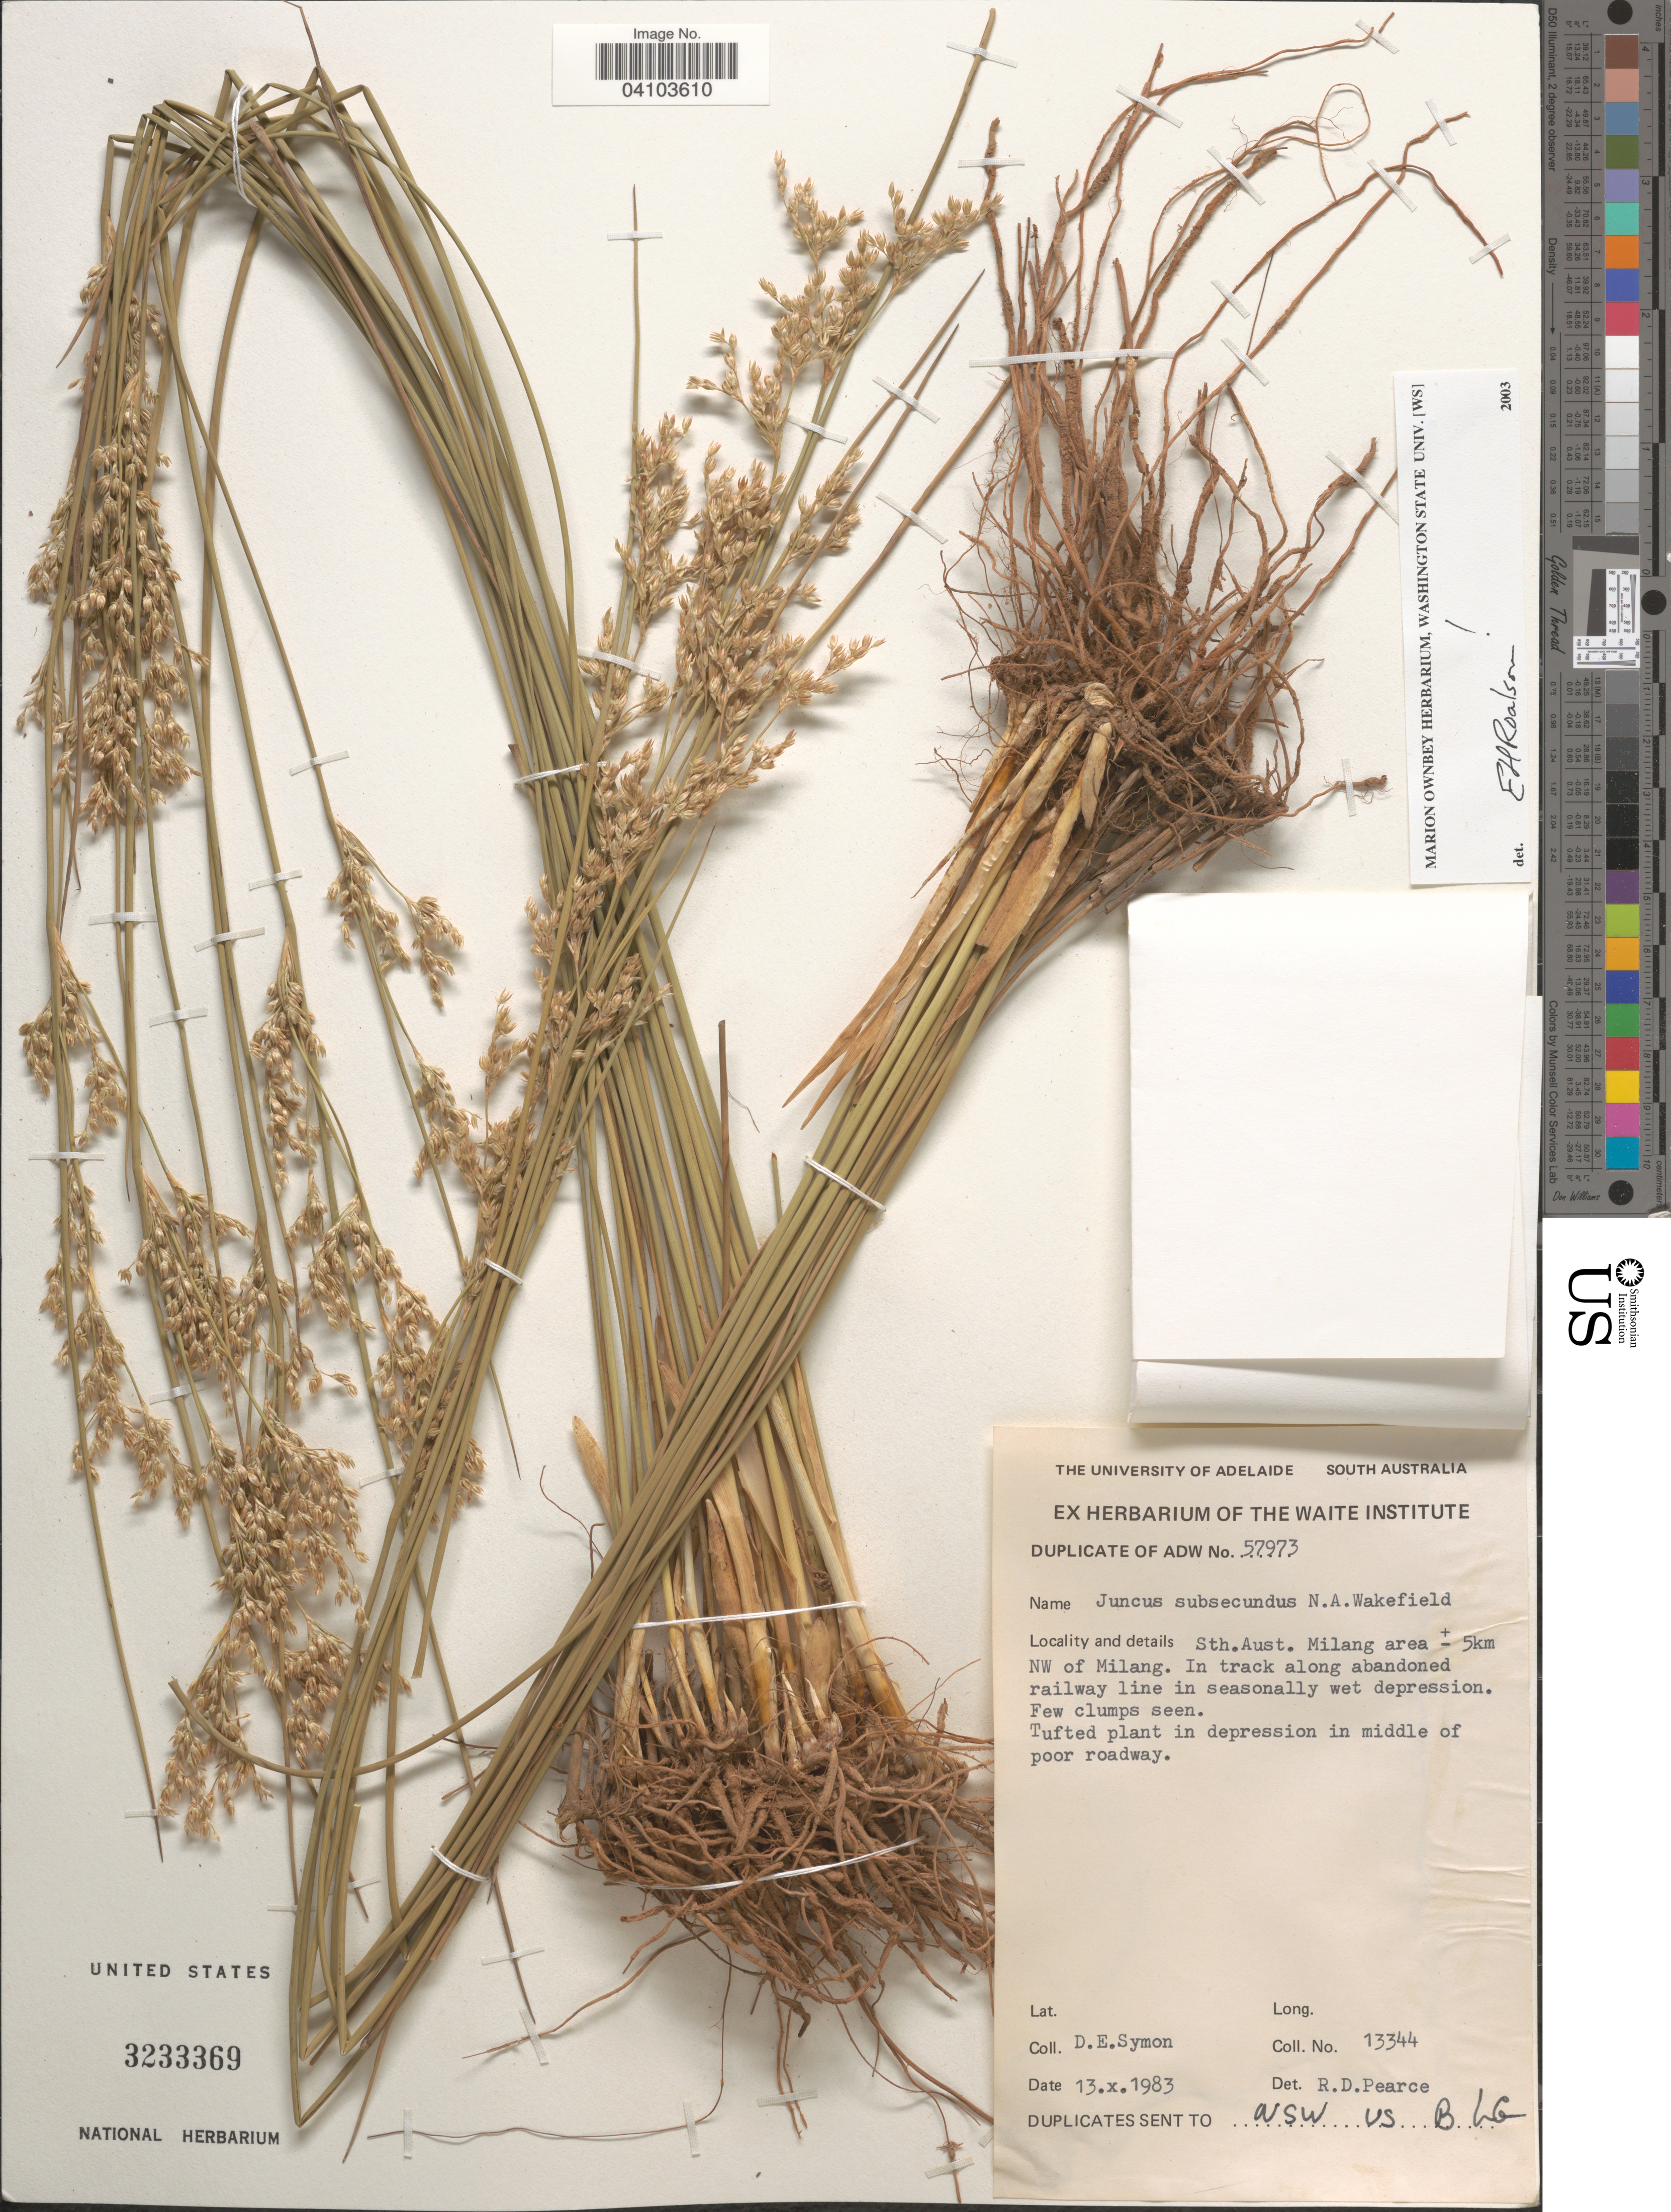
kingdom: Plantae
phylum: Tracheophyta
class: Liliopsida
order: Poales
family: Juncaceae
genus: Juncus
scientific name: Juncus subsecundus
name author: N.A. Wakef.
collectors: D. Symon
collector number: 13344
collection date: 1983-10-13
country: Australia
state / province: South Australia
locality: Milang area ± 5km NW of Milang.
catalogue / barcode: US 3233369